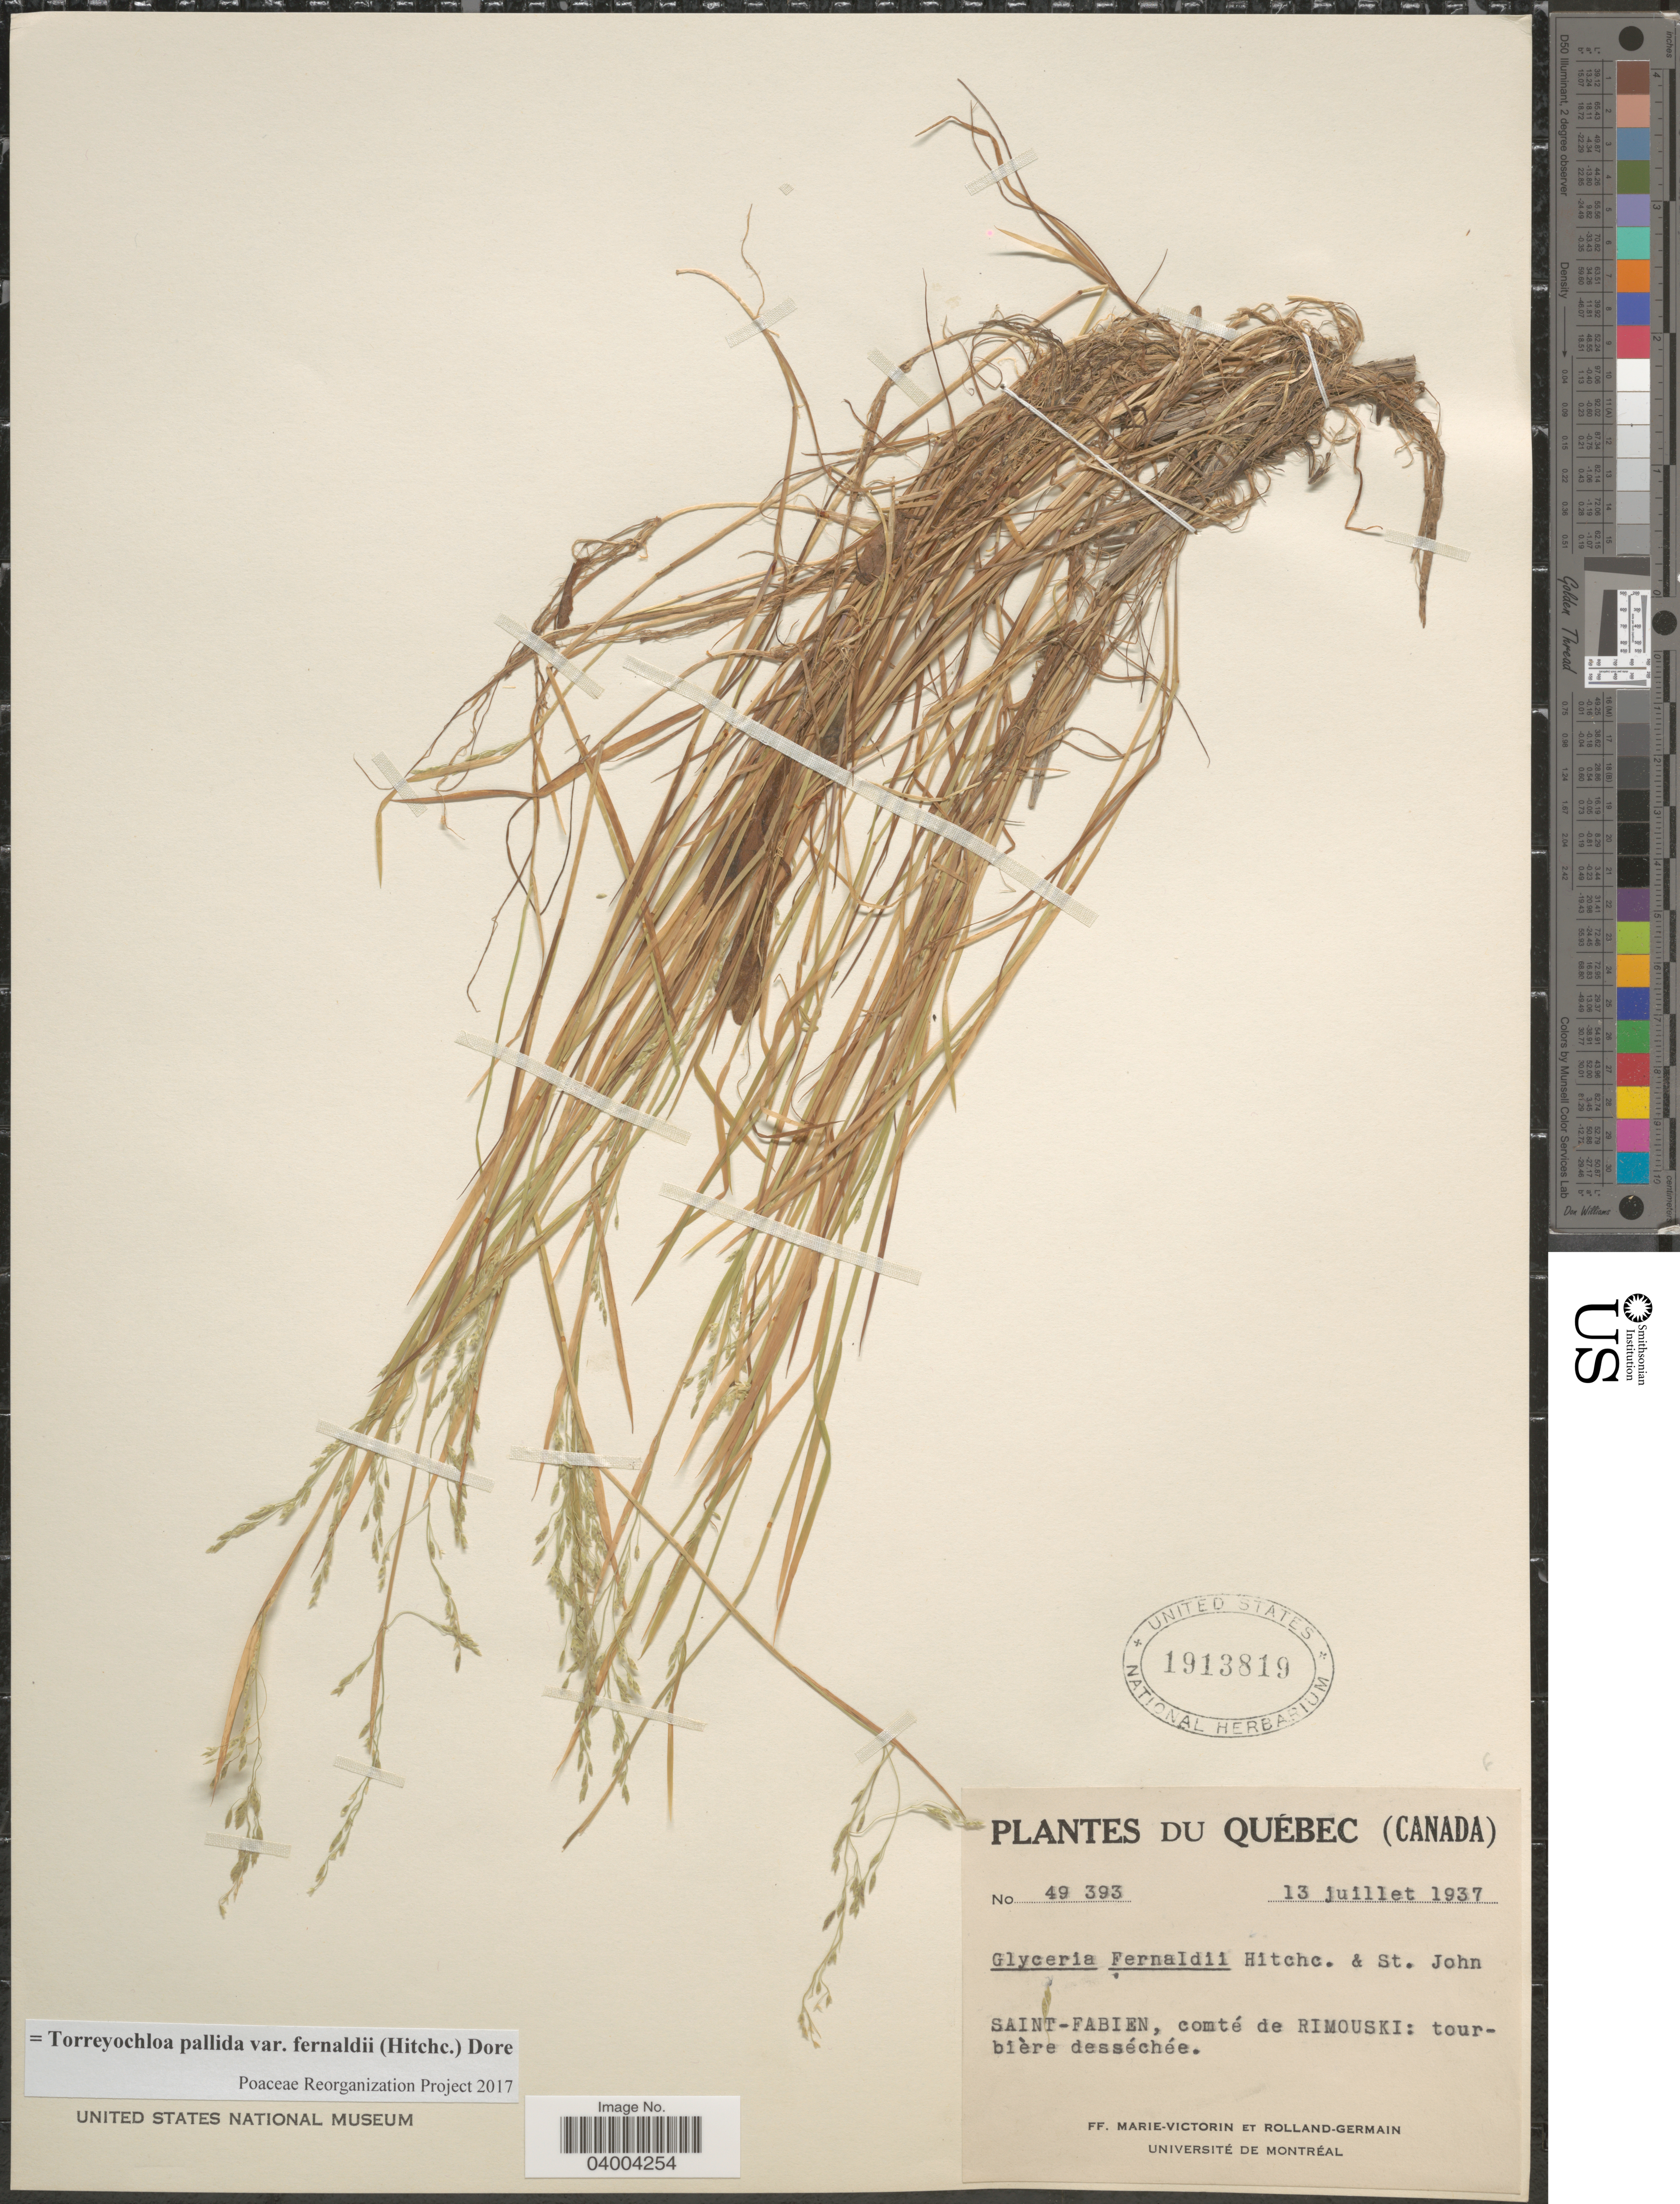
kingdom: Plantae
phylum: Tracheophyta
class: Liliopsida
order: Poales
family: Poaceae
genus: Torreyochloa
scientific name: Torreyochloa pallida var. fernaldii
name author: (Hitchc.) Dore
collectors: F. Marie-Victorin & Rolland-Germain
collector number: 49393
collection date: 1937-07-13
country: Canada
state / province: Quebec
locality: Saint-Fabien, comté de Rimouski: tourbière desséchée.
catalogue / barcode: US 1913819